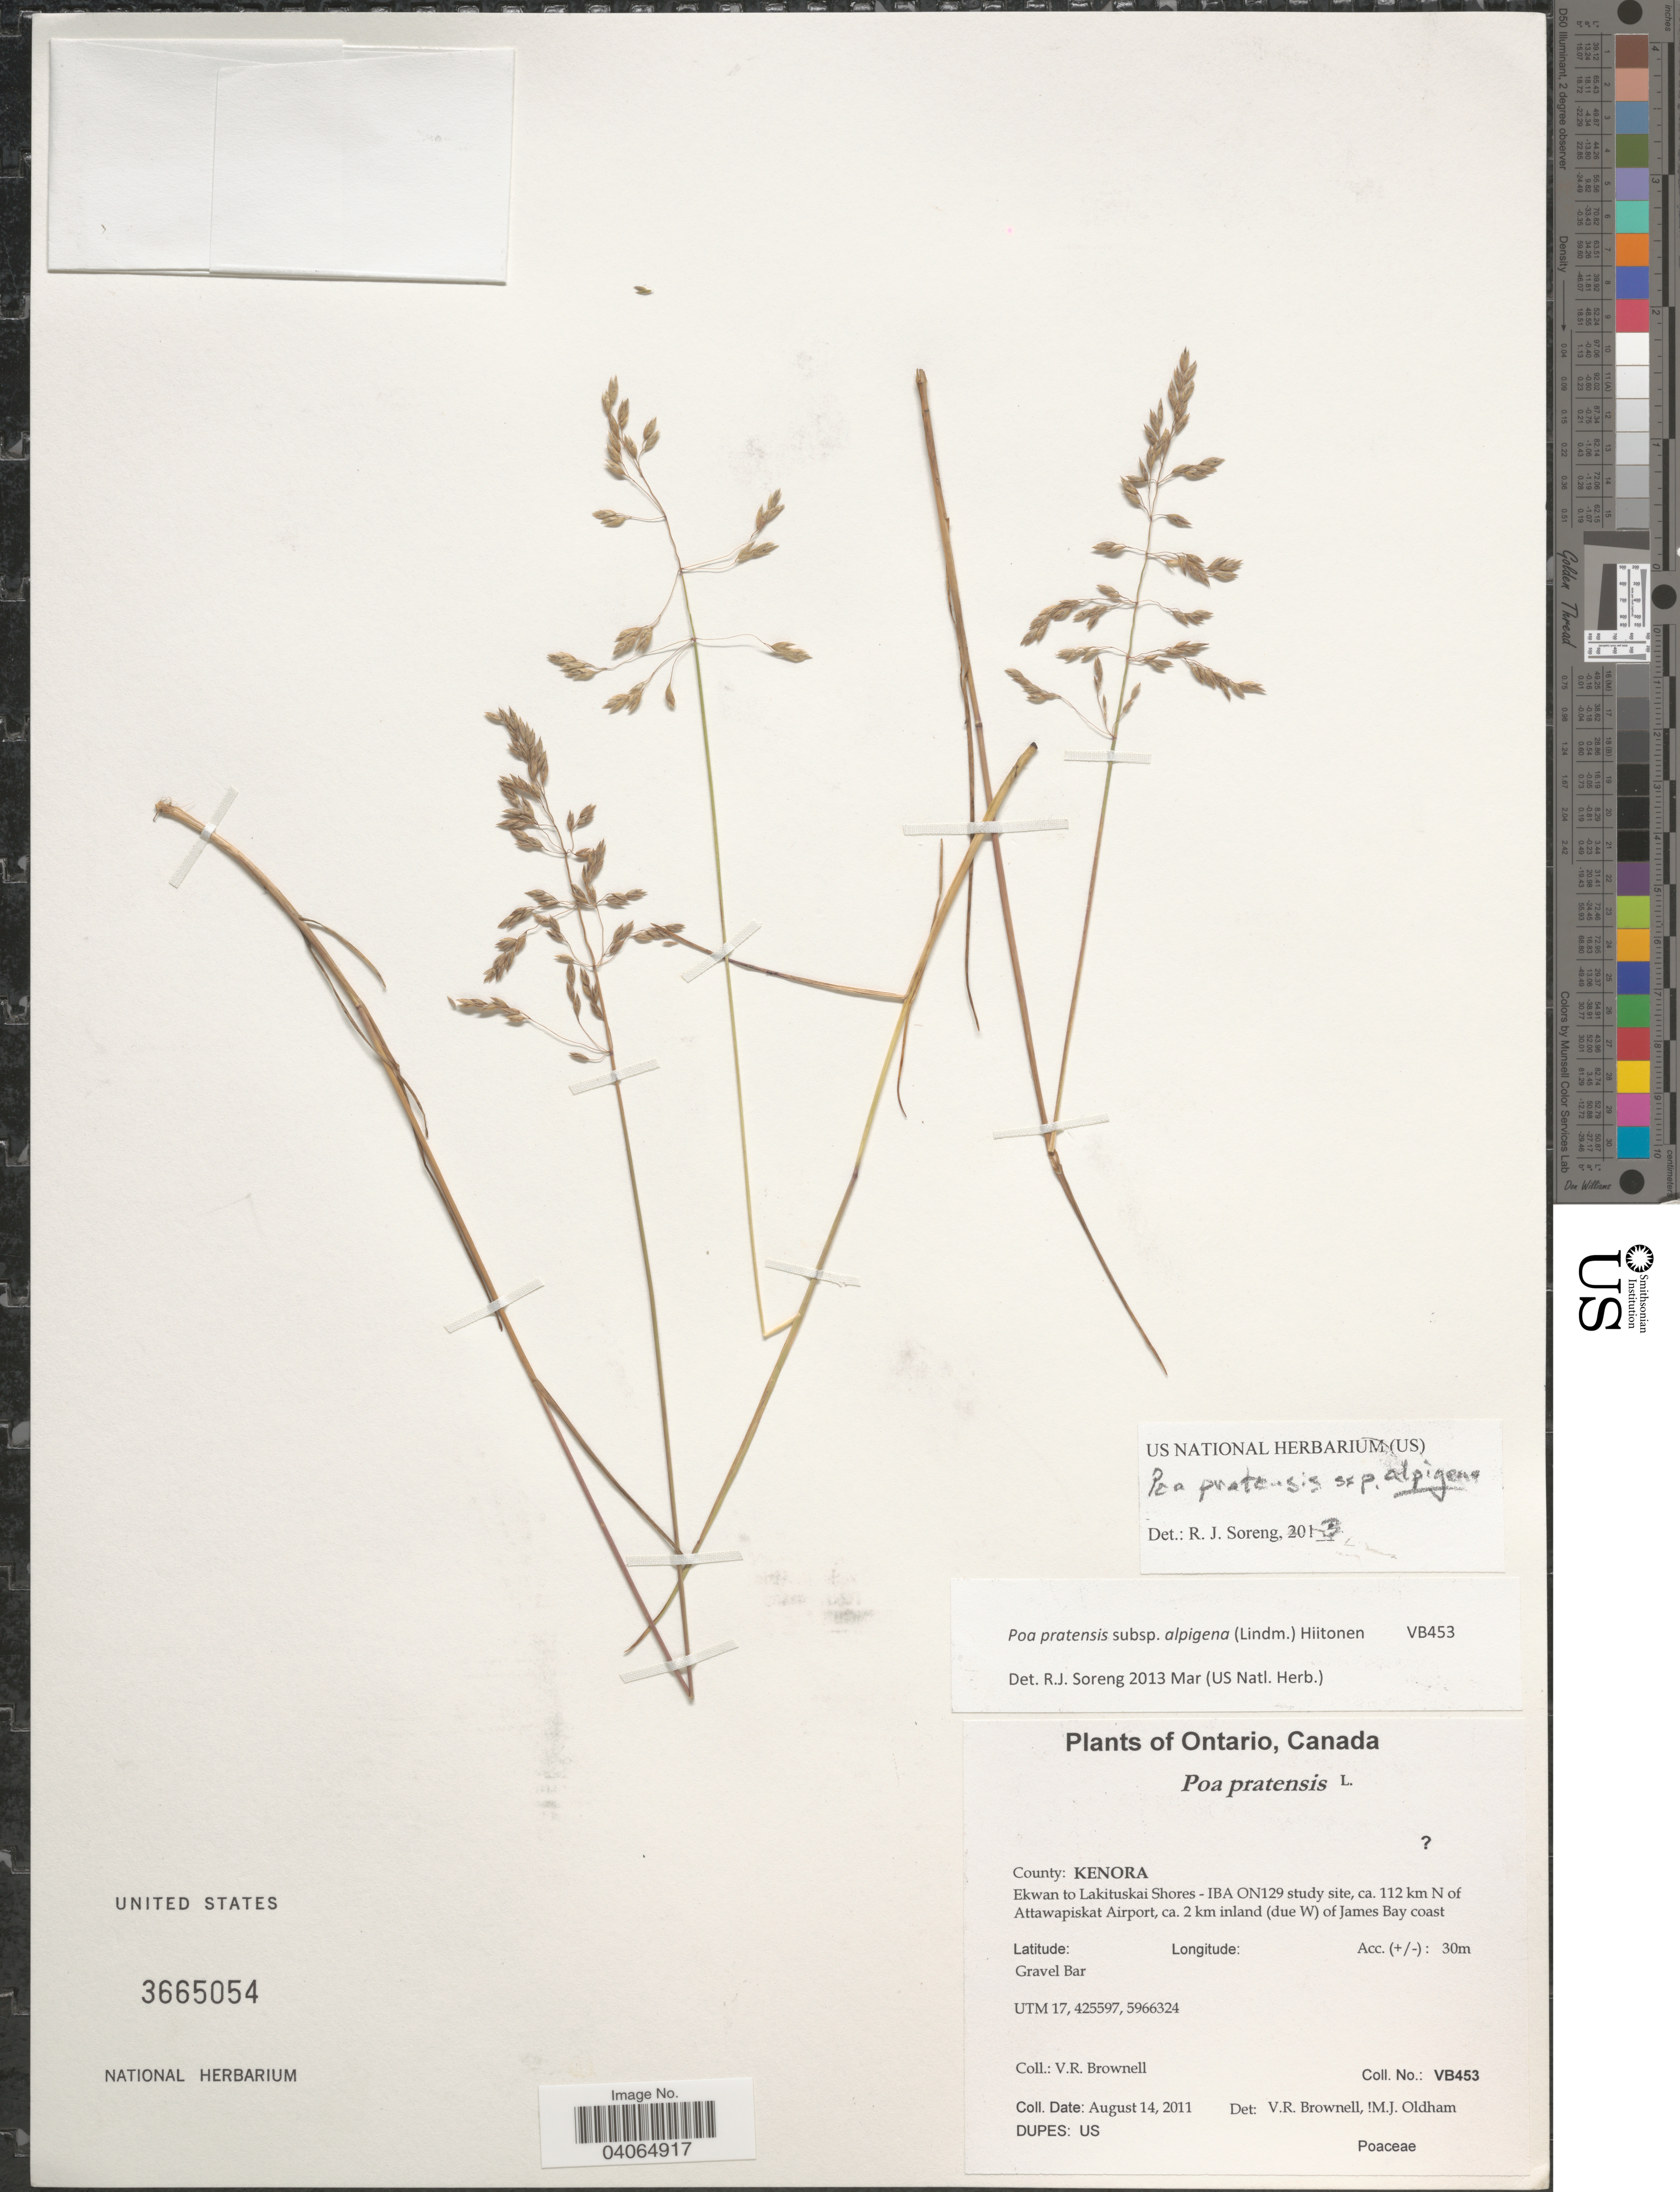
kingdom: Plantae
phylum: Tracheophyta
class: Liliopsida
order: Poales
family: Poaceae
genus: Poa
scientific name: Poa pratensis subsp. alpigena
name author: (Lindm.) Hiitonen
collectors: V. Brownell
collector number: VB453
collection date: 2011-08-14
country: Canada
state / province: Ontario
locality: County: Kenora. Ekwan to Lakituskai Shores - IBA ON129 study site, ca. 112 km N of Attawapiskat Airport, ca. 2 km inland (due W) of James Bay coast. Gravel Bar. UTM 17, 425597, 5966324.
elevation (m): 30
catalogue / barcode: US 3665054